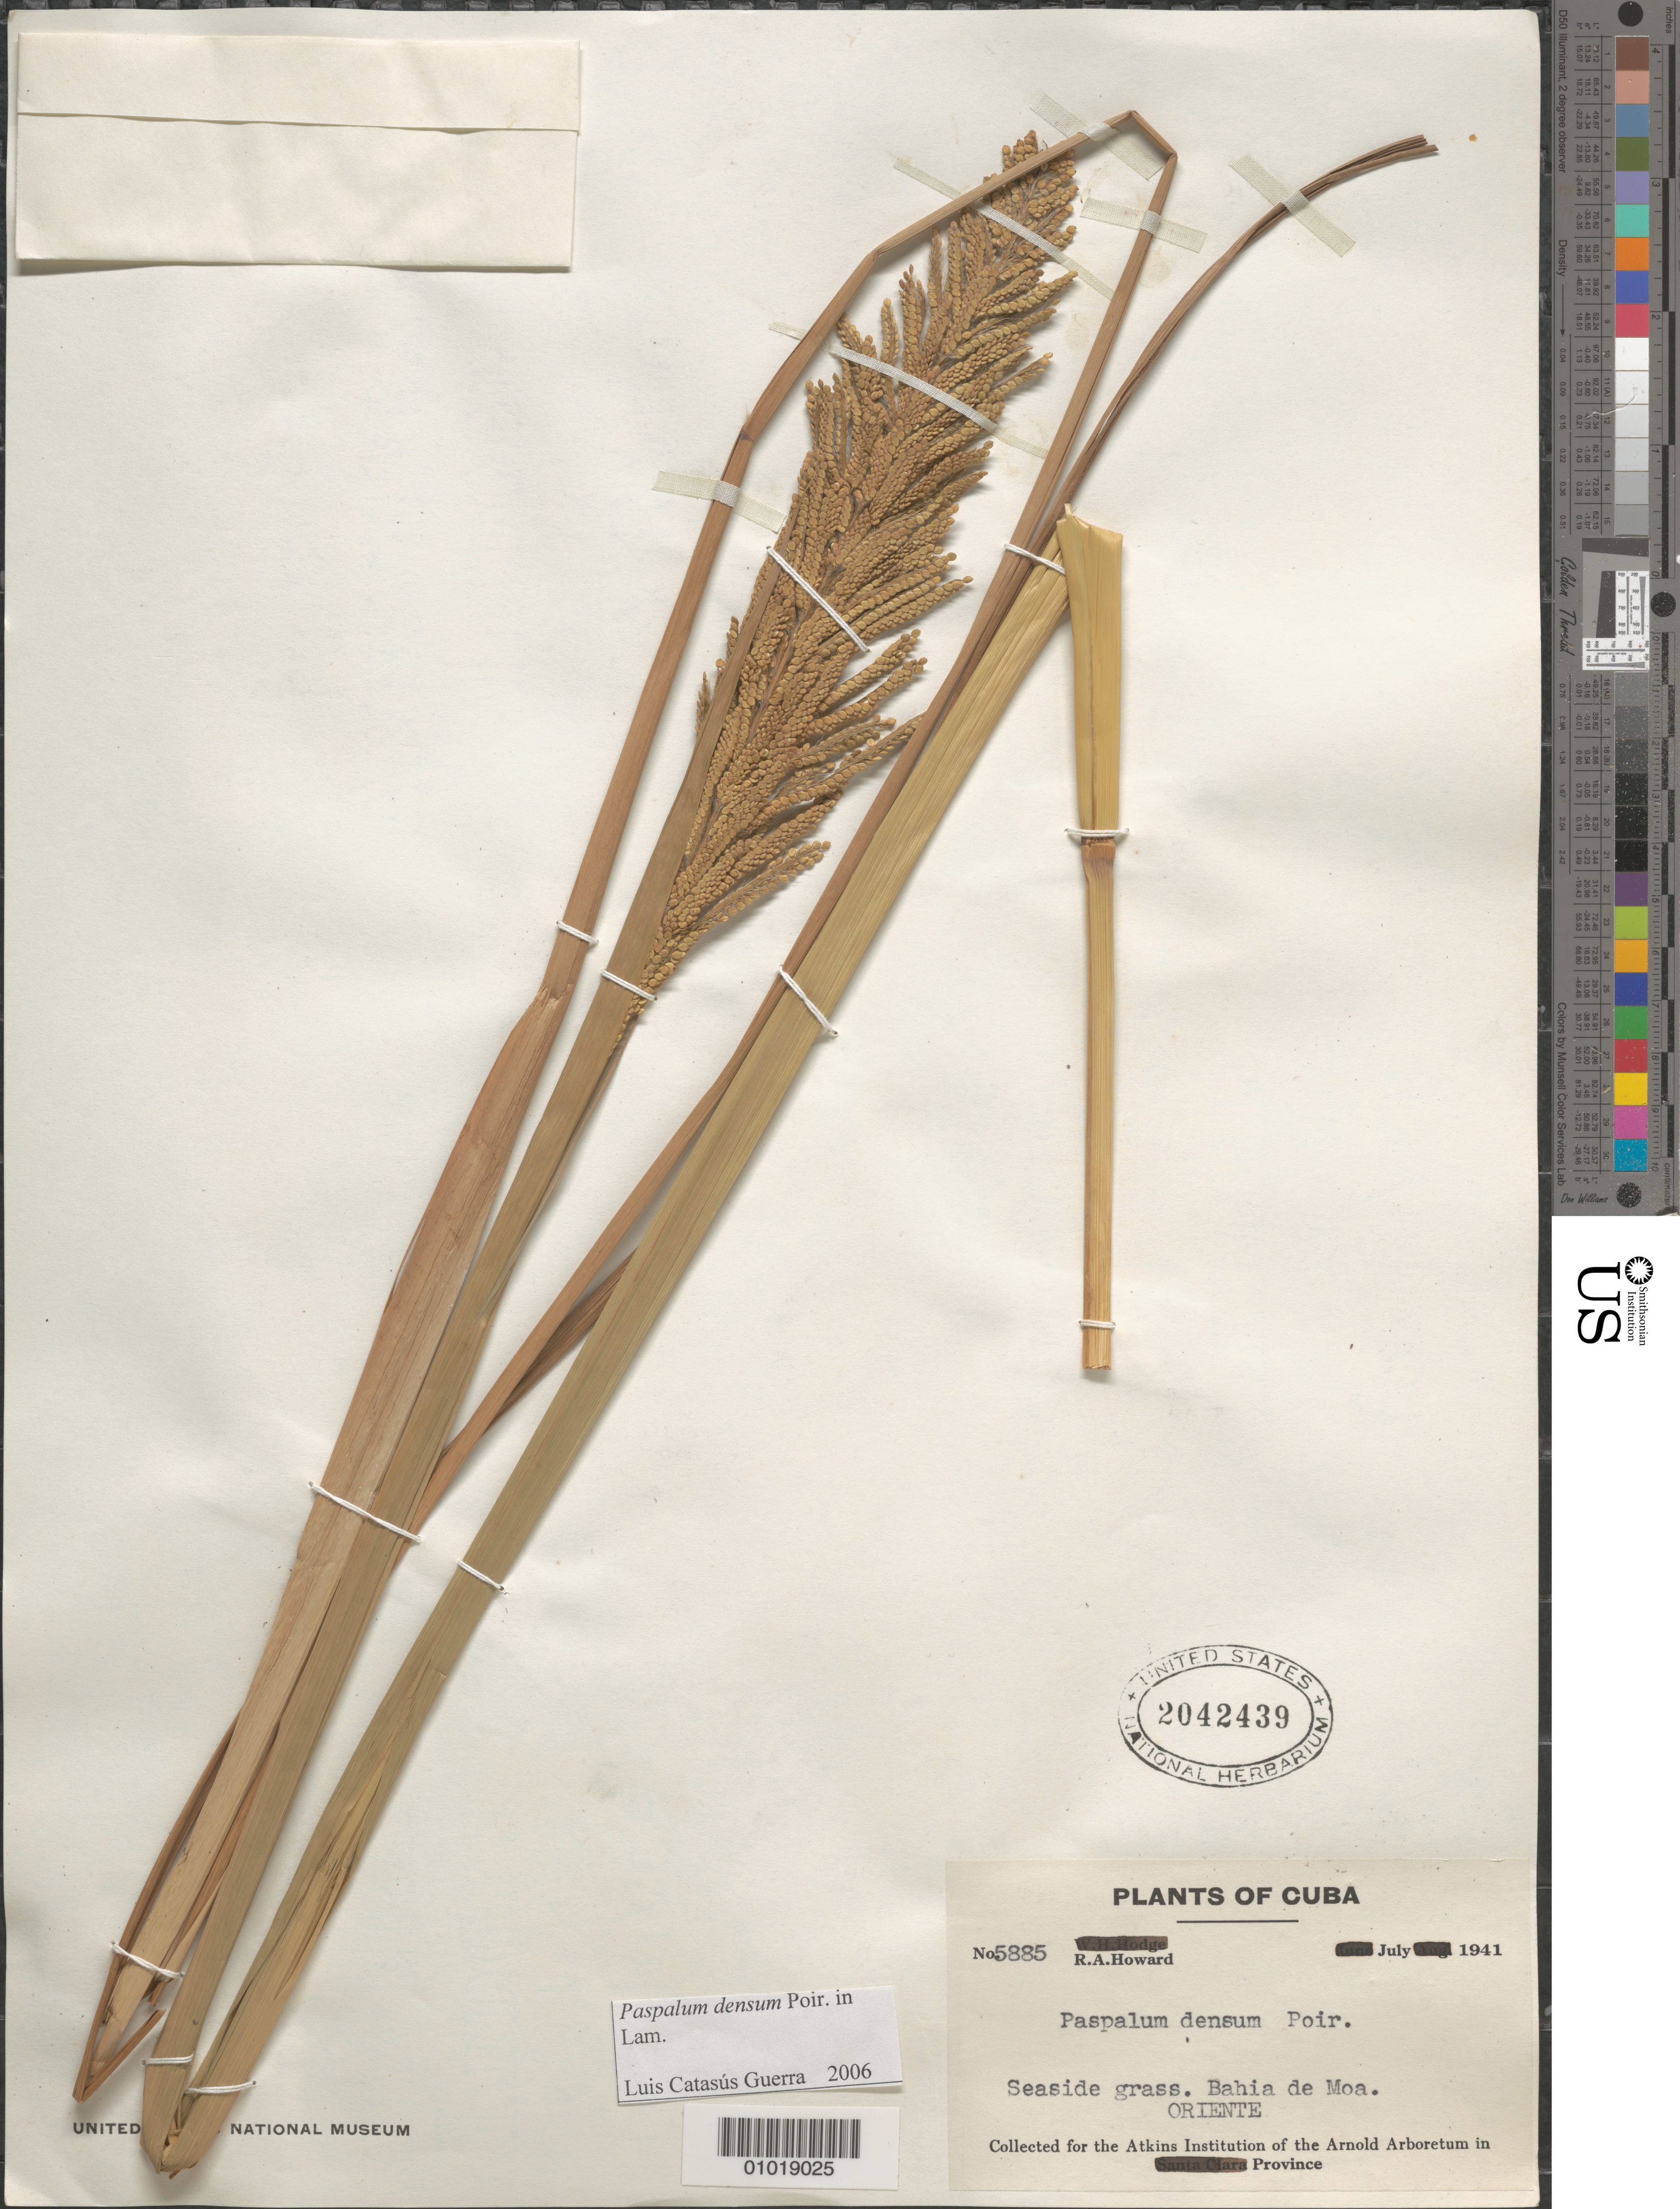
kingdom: Plantae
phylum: Tracheophyta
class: Liliopsida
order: Poales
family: Poaceae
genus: Paspalum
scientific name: Paspalum densum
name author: Poir.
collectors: R. A. Howard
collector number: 5885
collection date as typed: Jul 1941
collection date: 1941-07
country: Cuba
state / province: Holguín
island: Cuba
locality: Bahia de Moa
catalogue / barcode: US 2042439